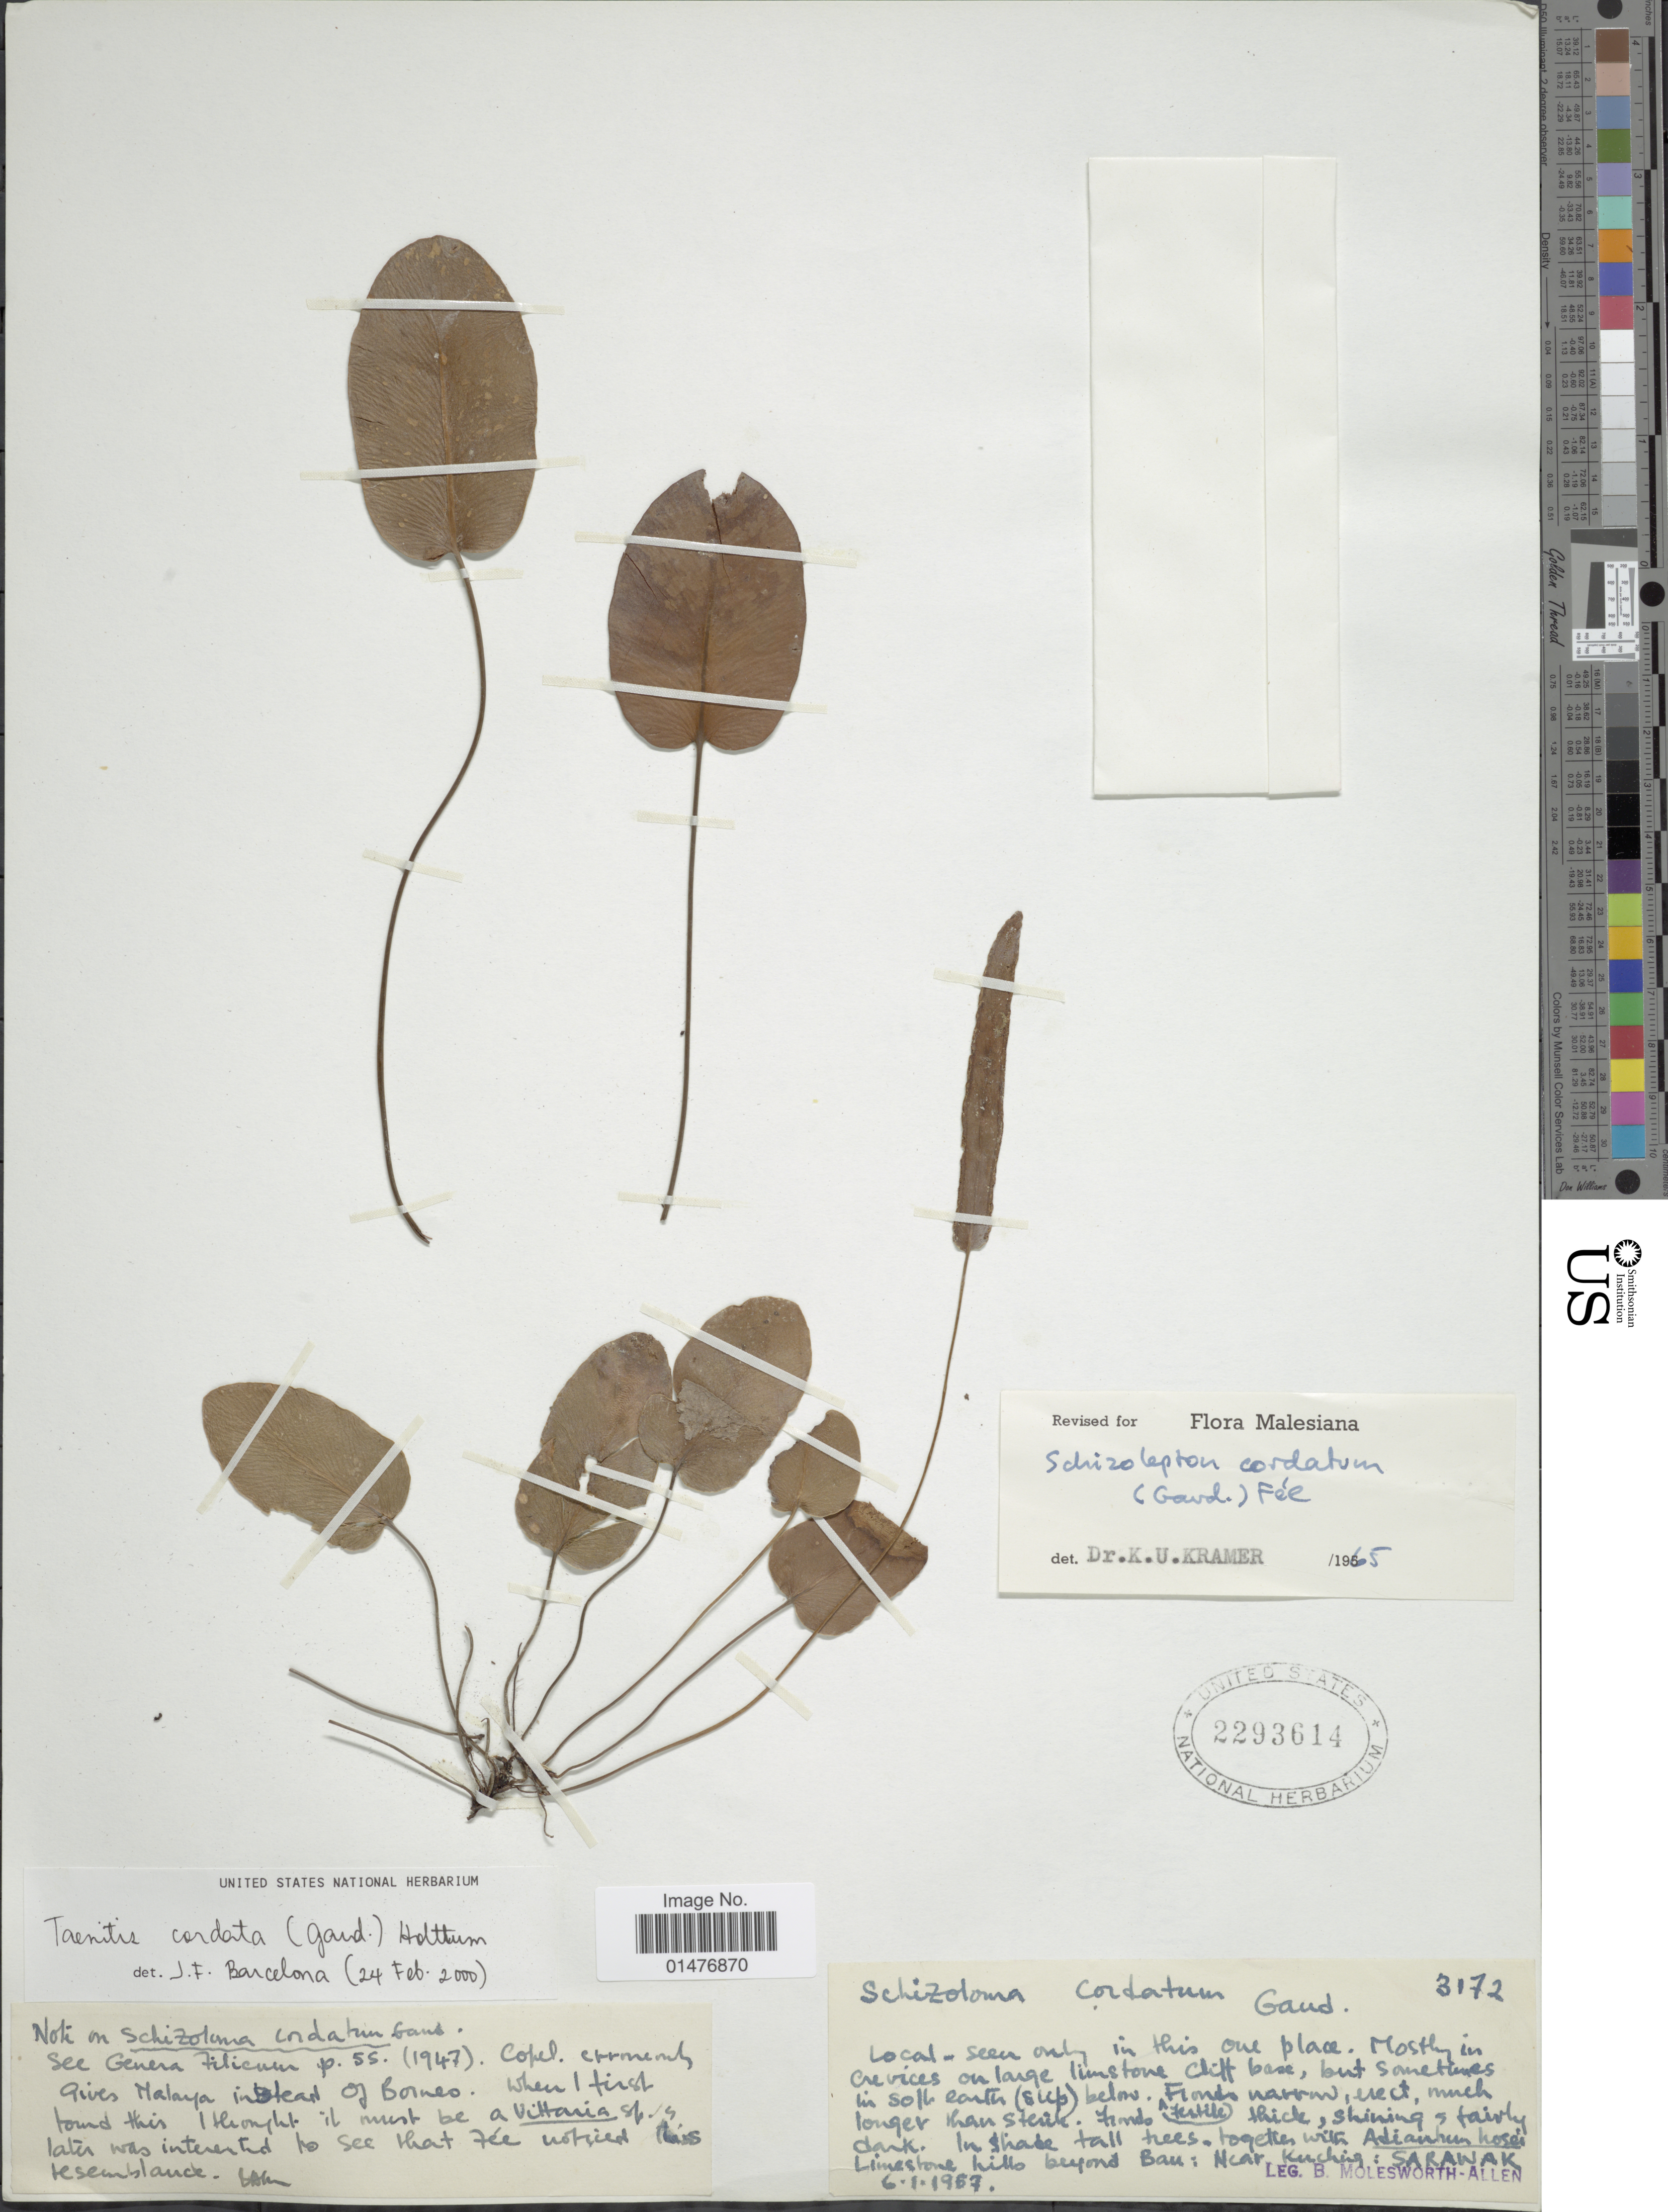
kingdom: Plantae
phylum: Tracheophyta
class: Polypodiopsida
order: Polypodiales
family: Pteridaceae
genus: Taenitis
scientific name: Taenitis cordata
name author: (Gaudich.) Holttum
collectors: B. E. G. Molesworth-Allen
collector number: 3172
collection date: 1957-01-03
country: Malaysia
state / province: Sarawak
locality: In shade tall trees, together with Adiantum hosei Limestone hill breyond Bau : Near kuching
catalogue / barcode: US 2293614